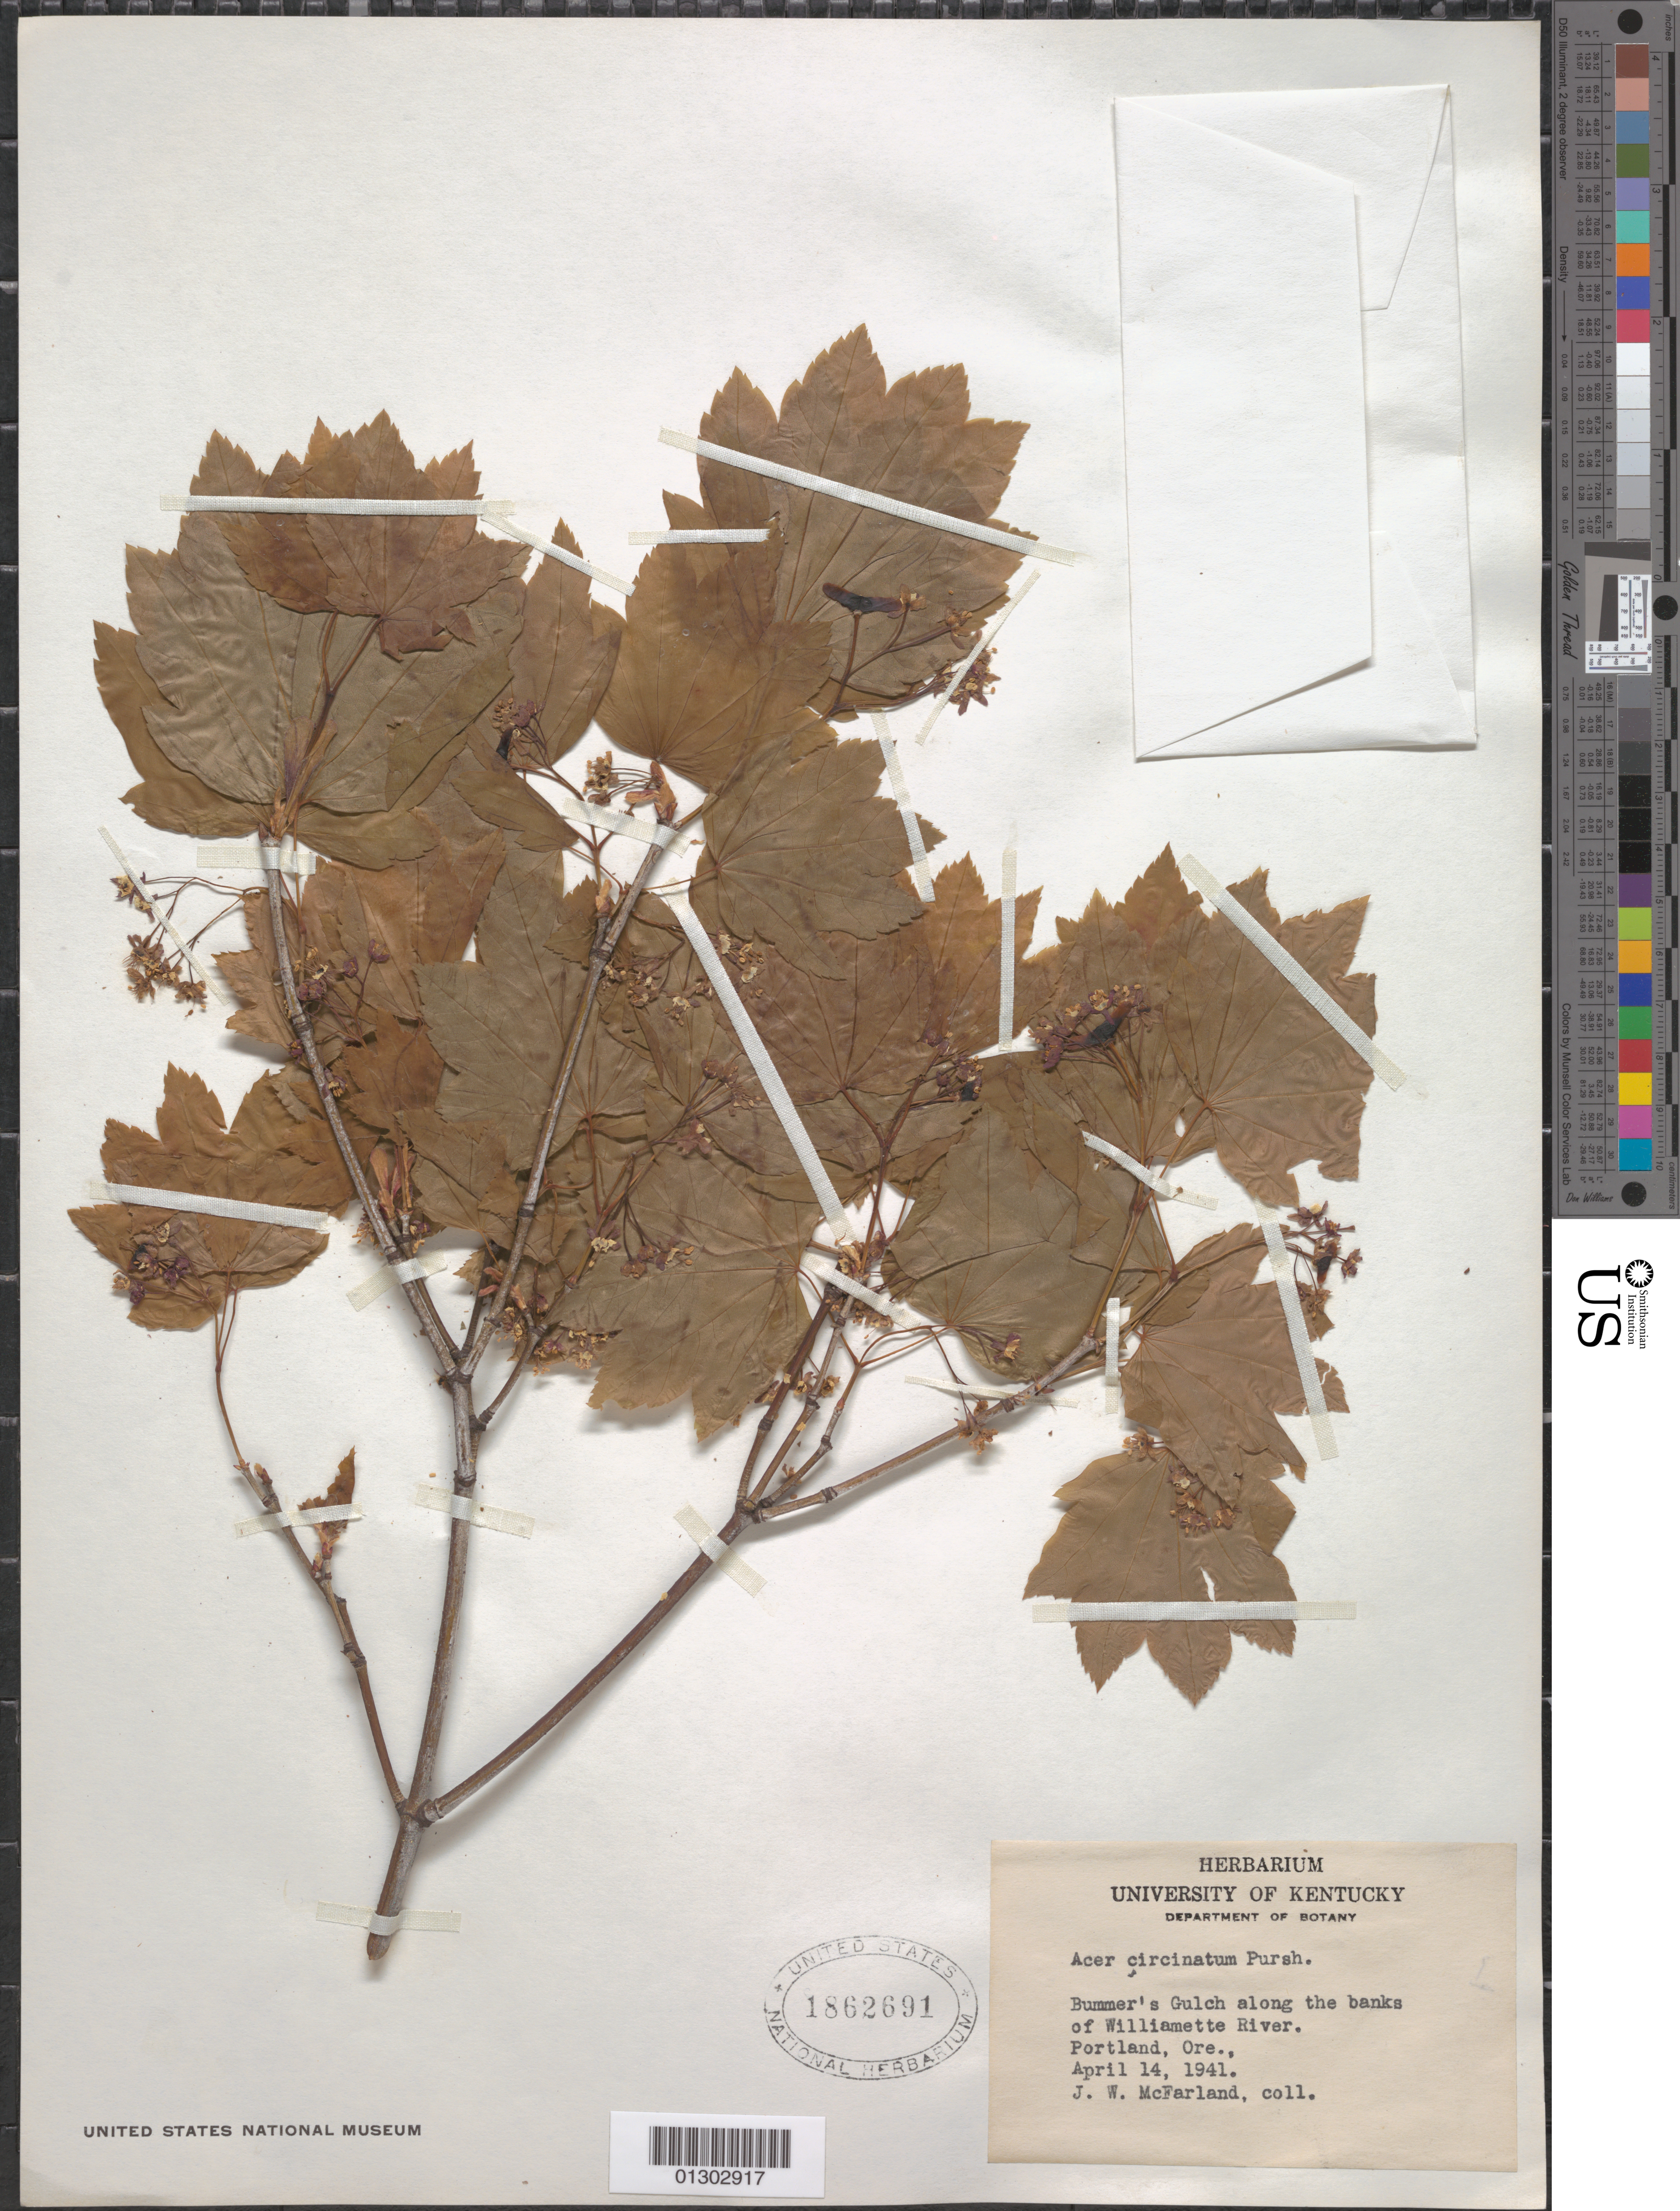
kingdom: Plantae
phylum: Tracheophyta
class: Magnoliopsida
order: Sapindales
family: Sapindaceae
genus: Acer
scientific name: Acer circinatum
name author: Pursh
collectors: J. McFarland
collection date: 1941-04-14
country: United States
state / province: Oregon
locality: Bummer's Gulch along banks of Williamette River.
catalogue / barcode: US 1862691